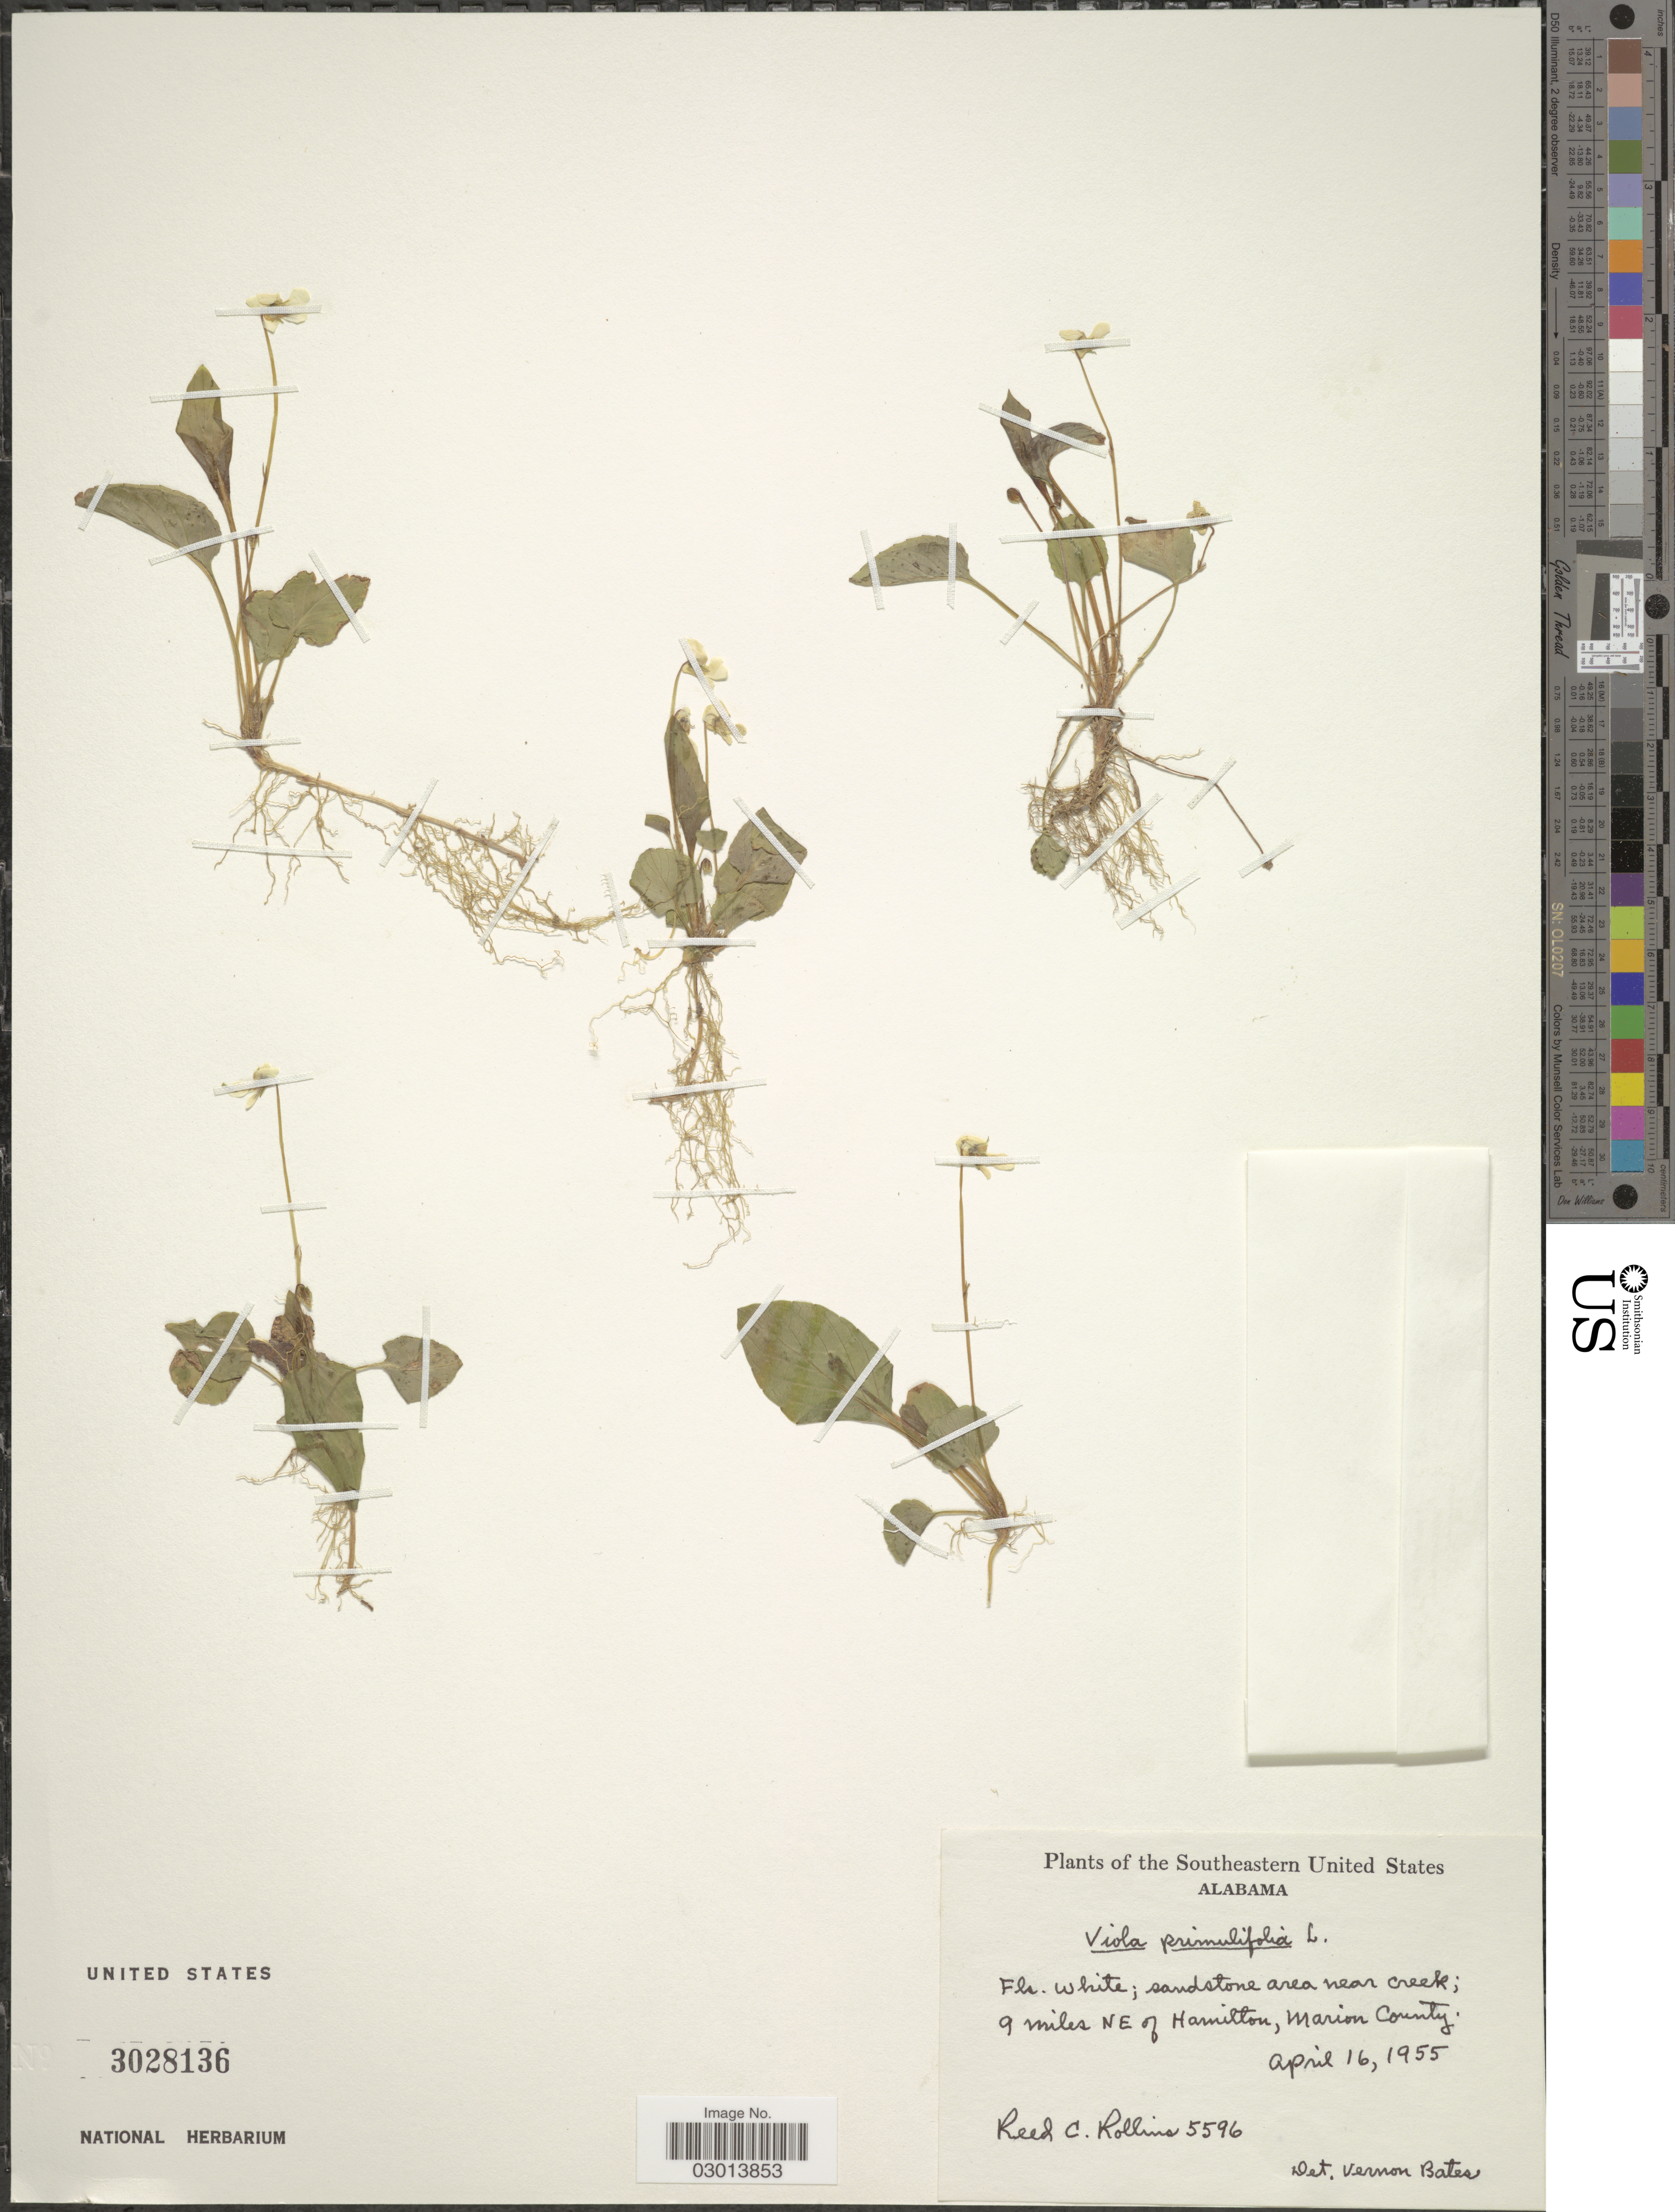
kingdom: Plantae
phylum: Tracheophyta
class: Magnoliopsida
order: Malpighiales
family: Violaceae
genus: Viola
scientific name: Viola primulifolia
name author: L.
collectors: R. C. Rollins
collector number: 5596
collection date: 1955-04-16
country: United States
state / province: Alabama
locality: The Southeastern United States, 9 miles NE of Hamilton, Marion County.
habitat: sandstone area near creek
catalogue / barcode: US 3028136